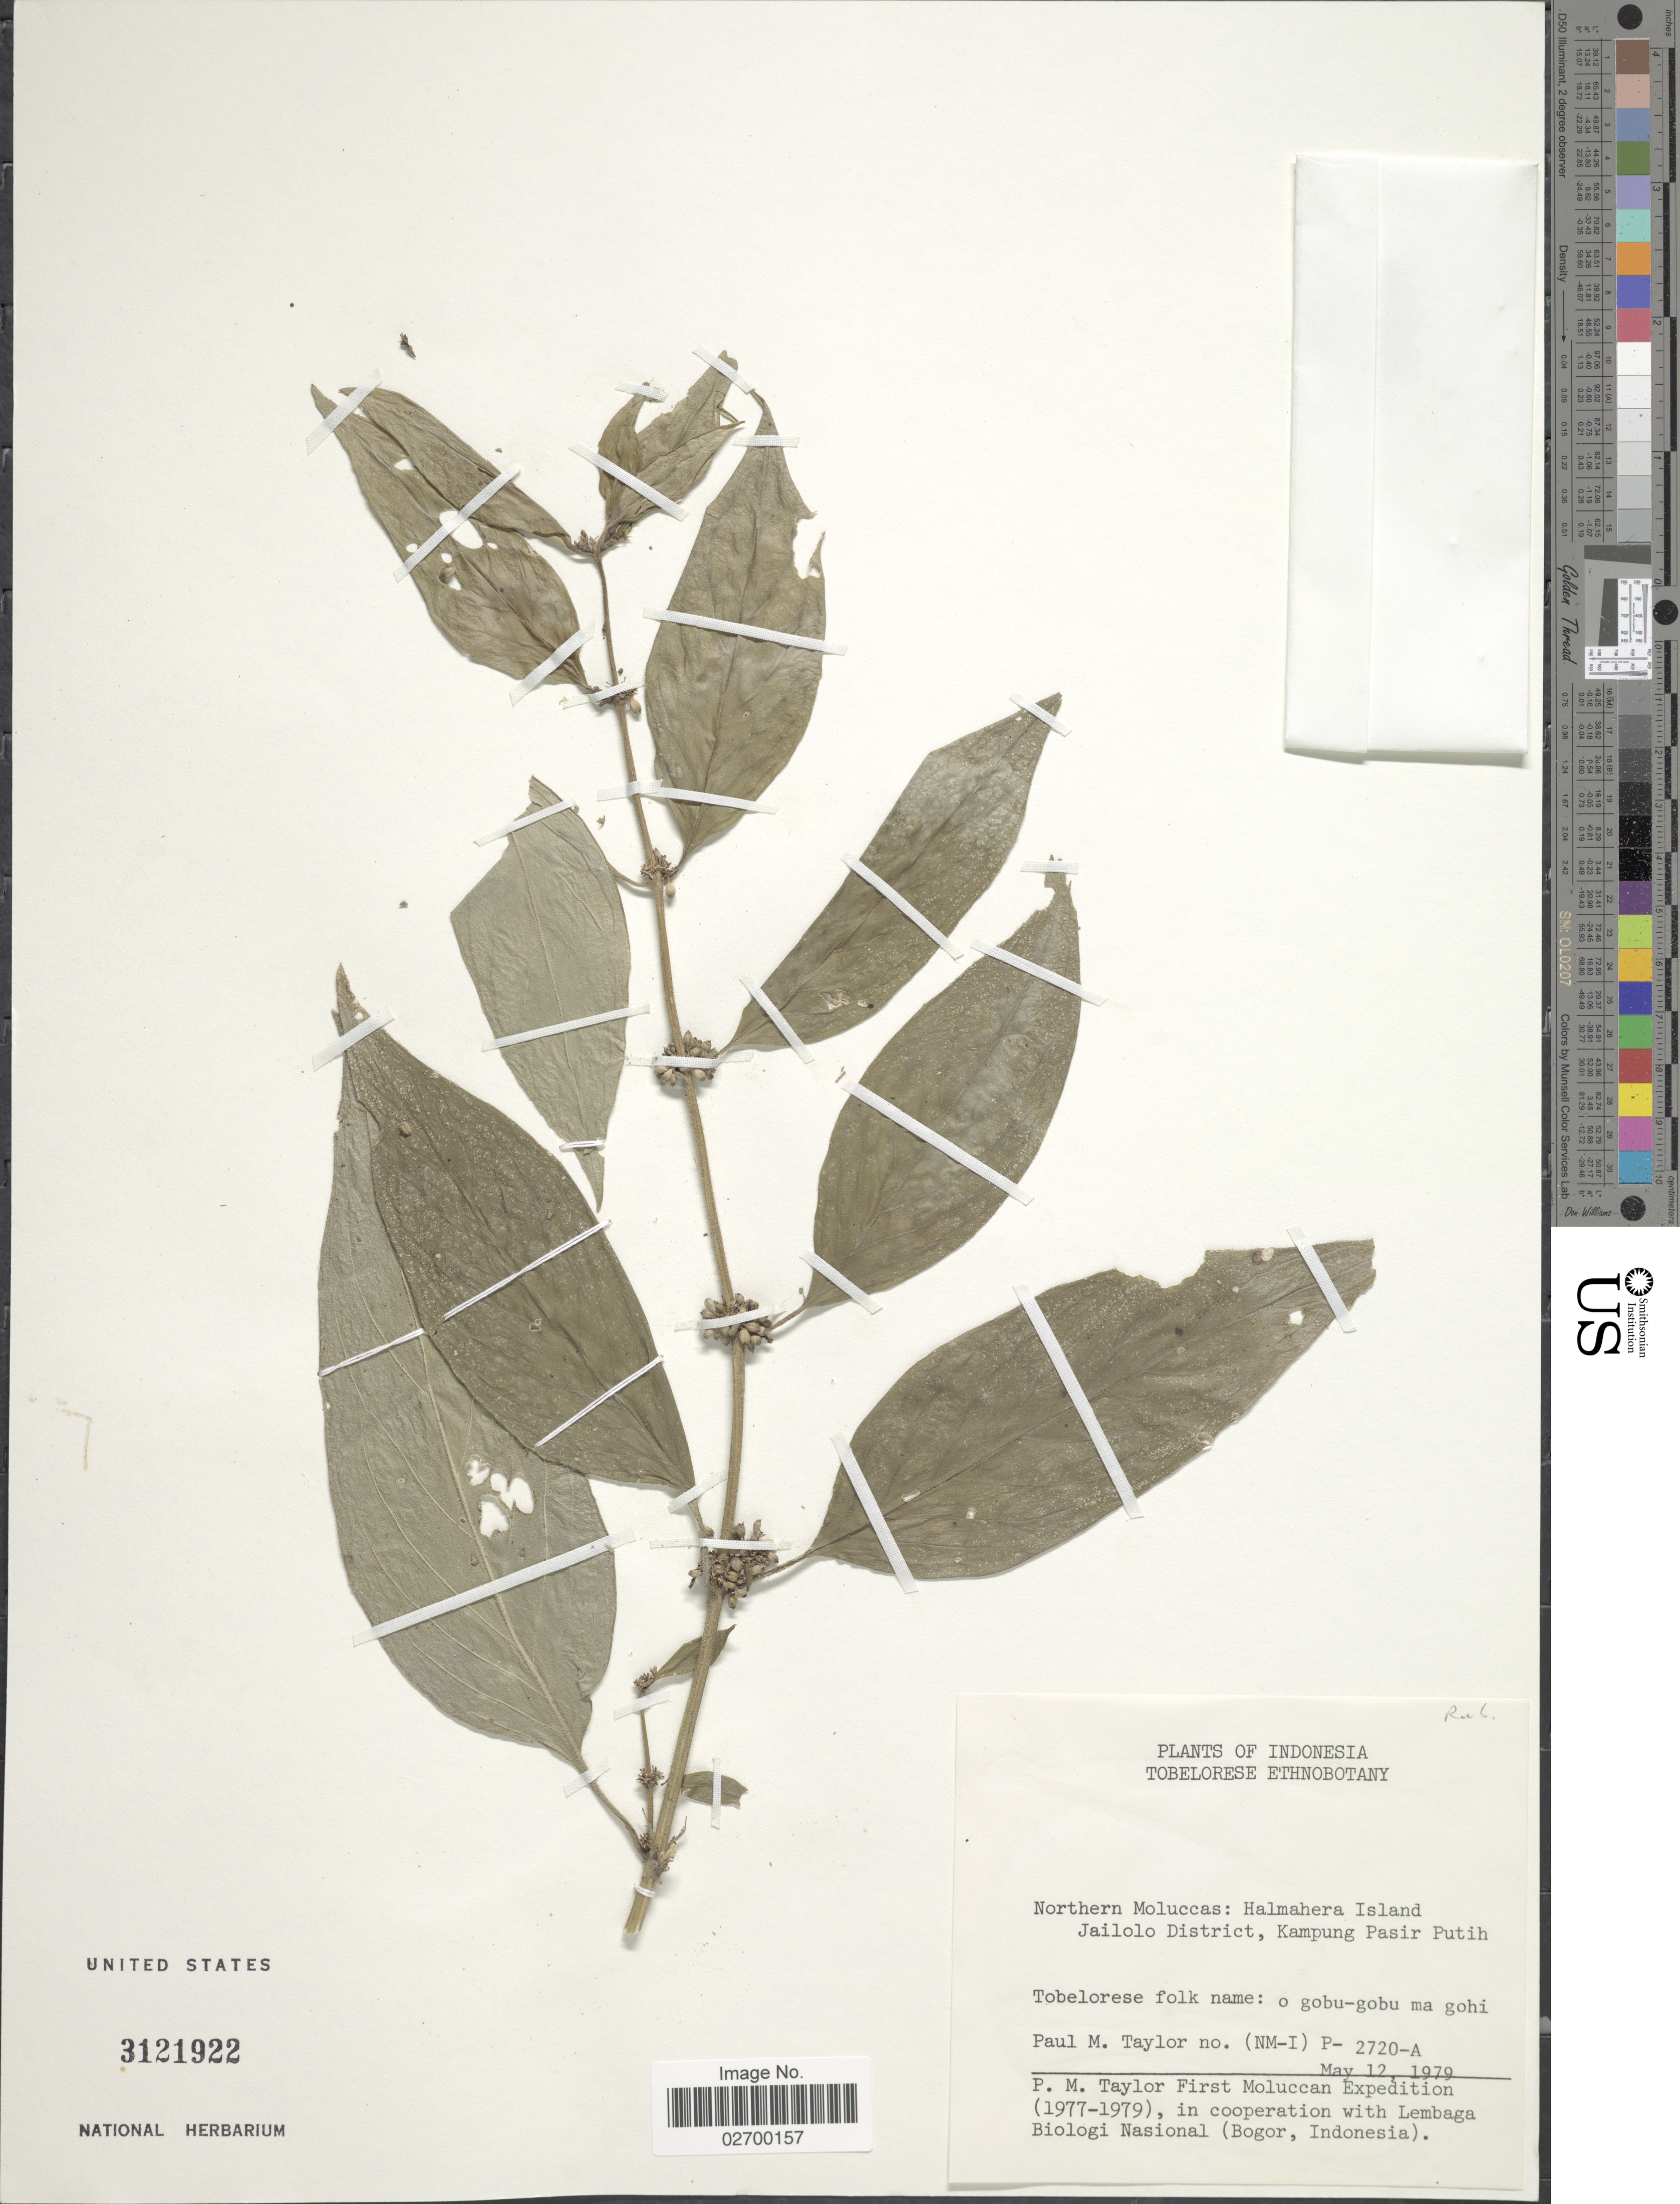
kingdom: Plantae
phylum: Tracheophyta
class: Magnoliopsida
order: Gentianales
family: Rubiaceae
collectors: P. M. Taylor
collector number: (NM-I) P- 2720- A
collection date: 1979-05-12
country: Indonesia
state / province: Maluku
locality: Northern Moluccas: Halmahera Island, Jailolo District, Kampung Pasir Putih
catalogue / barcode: US 3121922